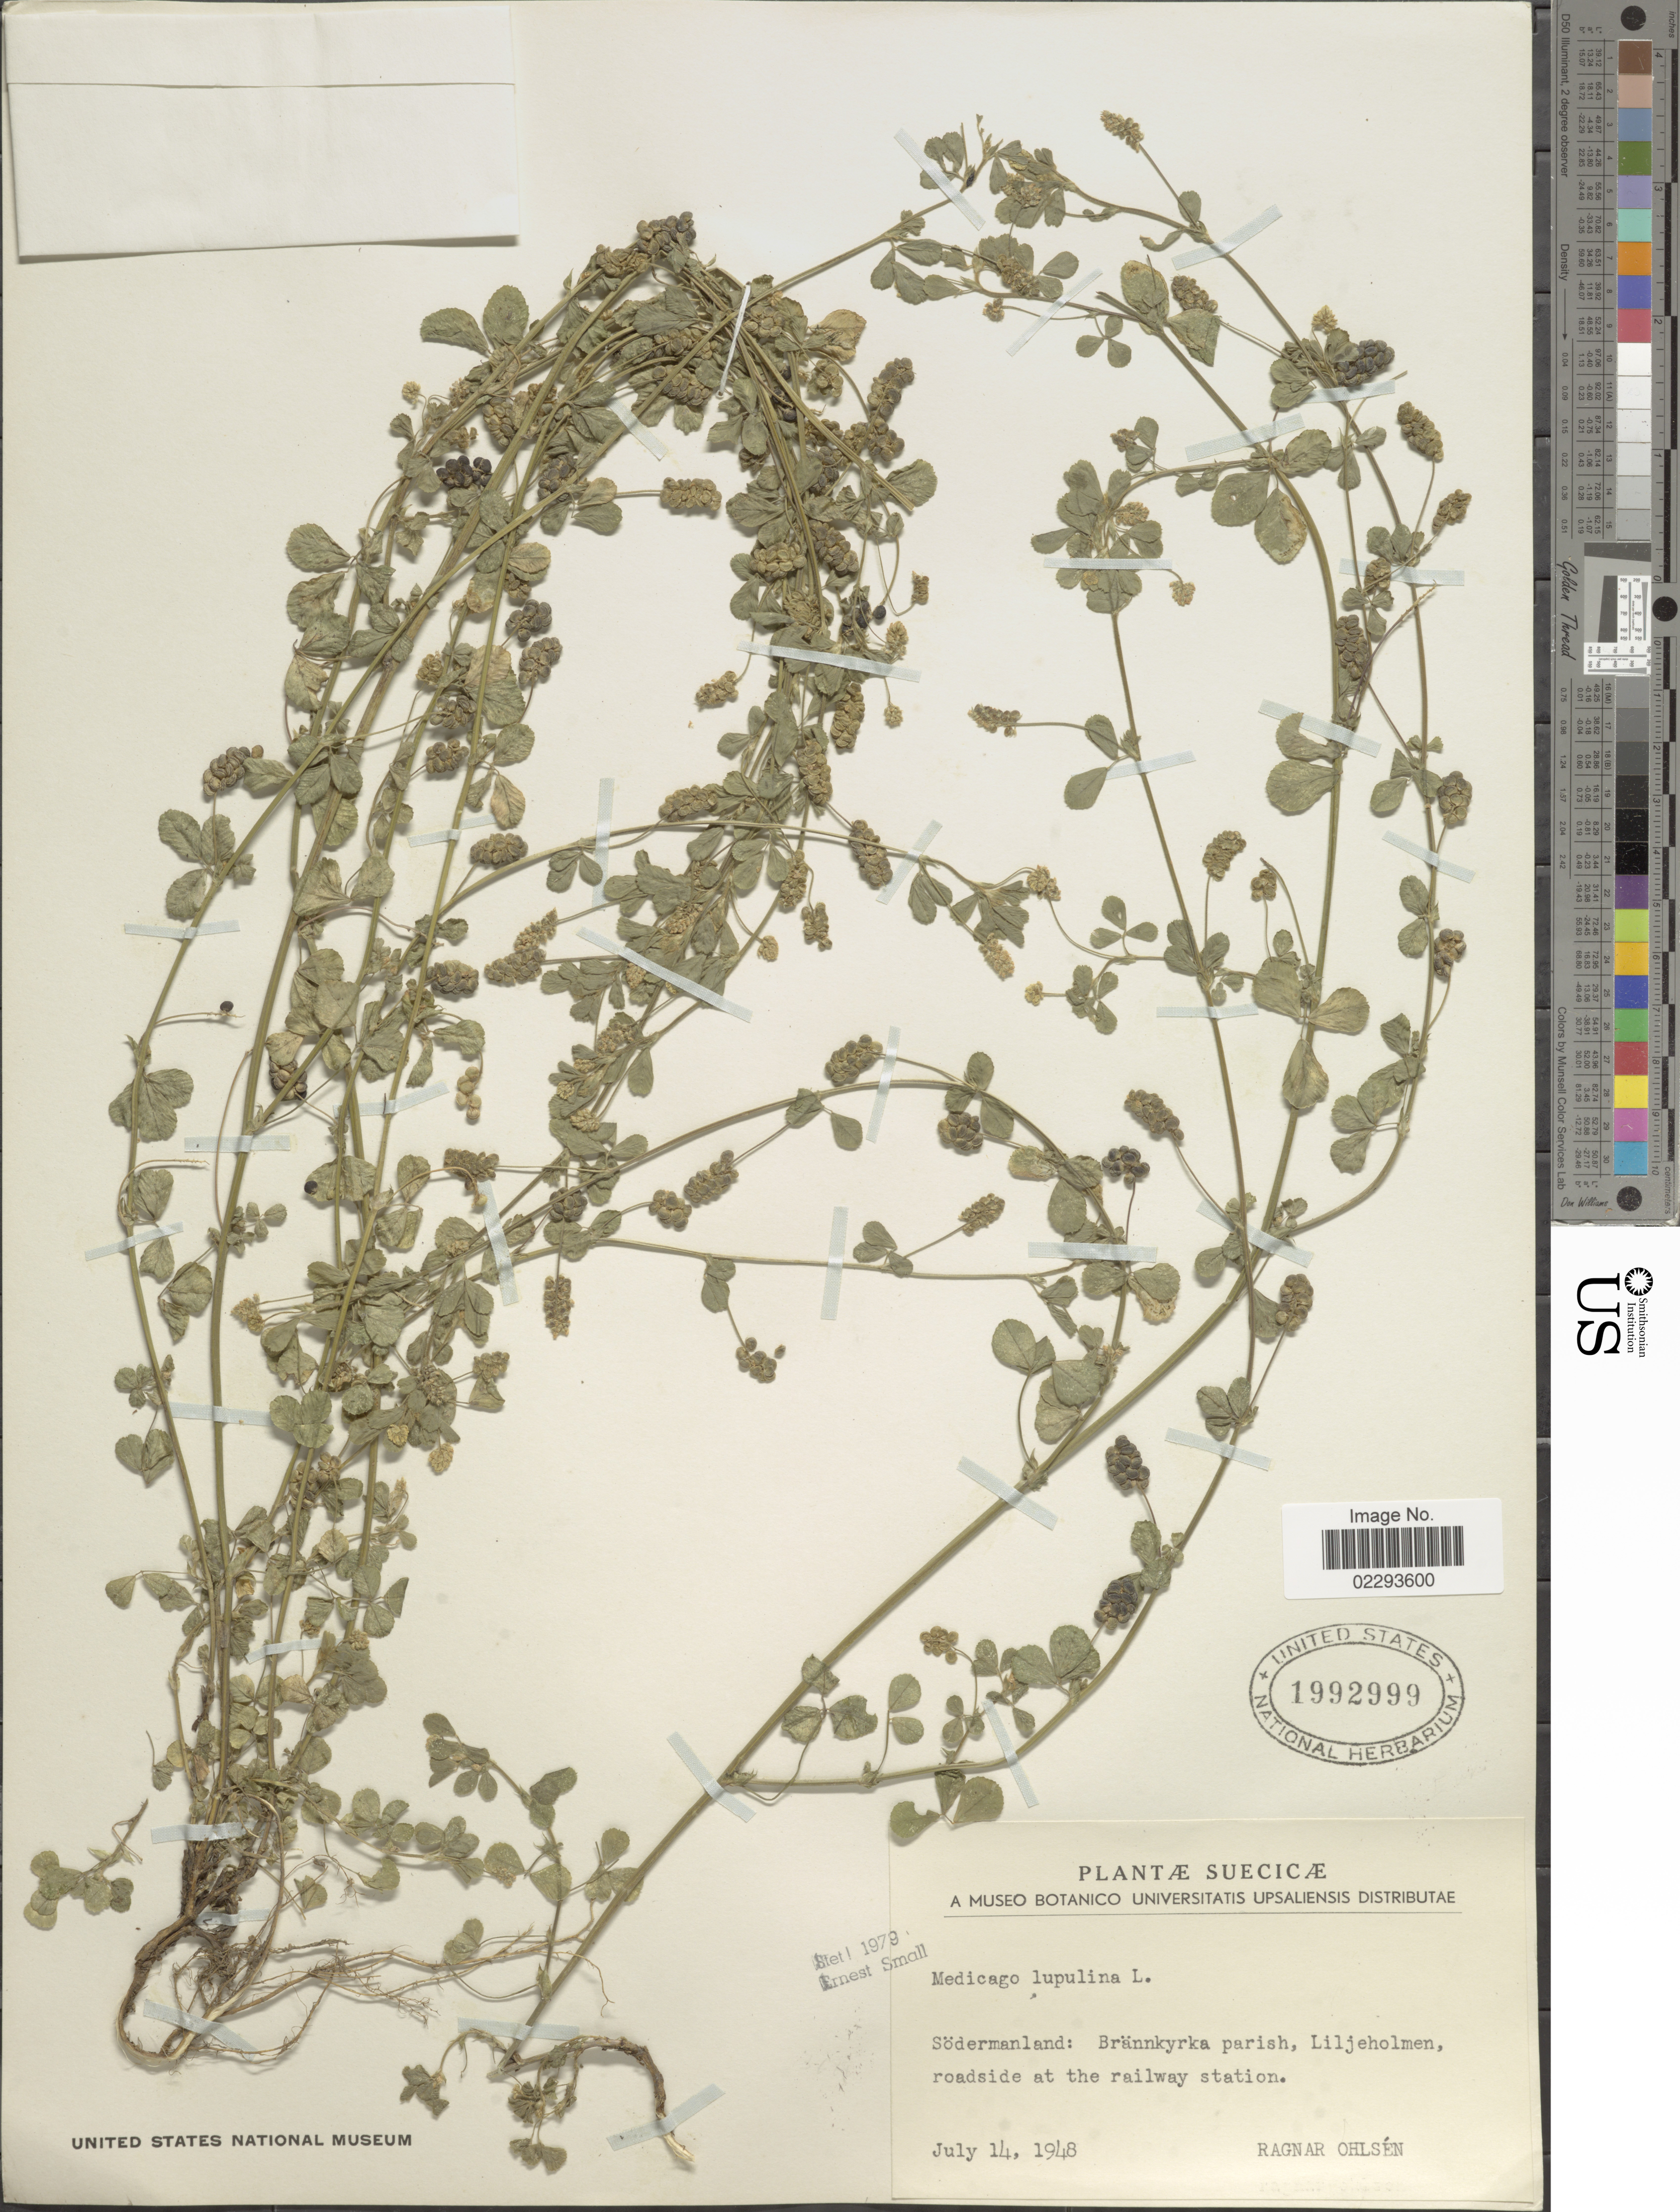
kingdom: Plantae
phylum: Tracheophyta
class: Magnoliopsida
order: Fabales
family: Fabaceae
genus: Medicago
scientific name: Medicago lupulina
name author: L.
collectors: R. Ohlsén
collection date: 1948-07-14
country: Sweden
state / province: Sodermanland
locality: Suecicae, Sodermanland: Brannkyrka parish, Liljeholmen roadside at the railway station.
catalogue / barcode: US 1992999